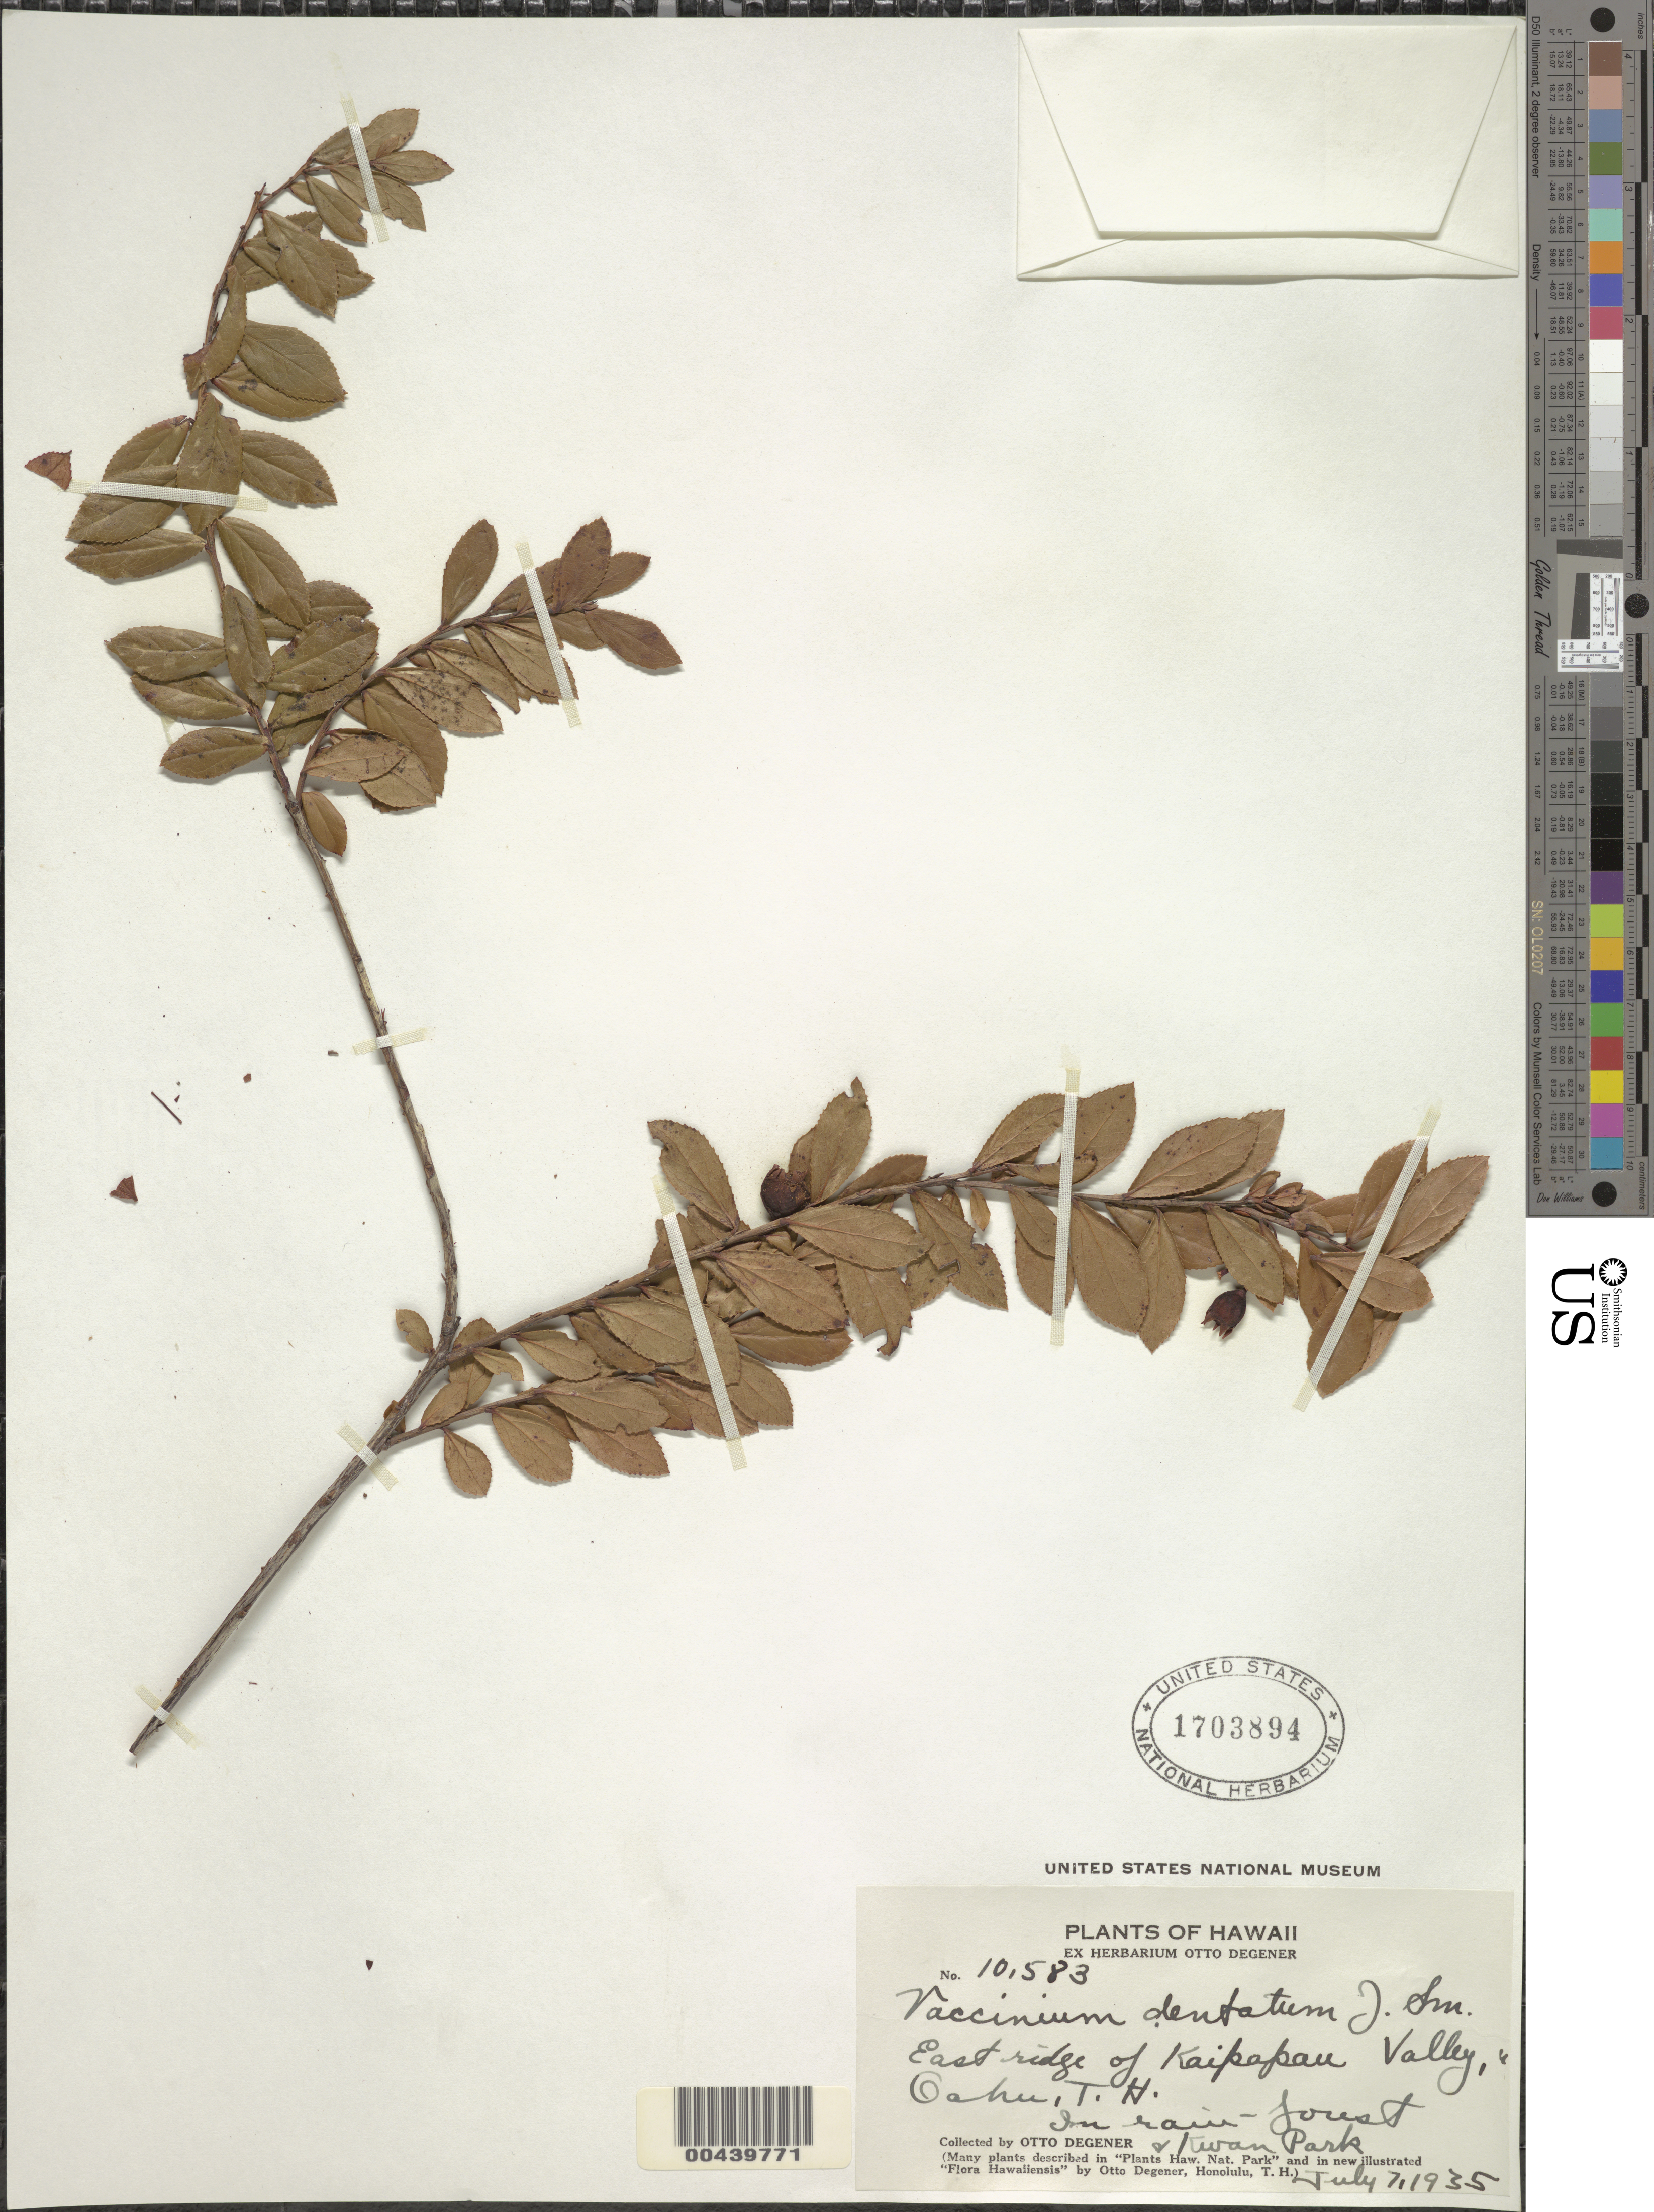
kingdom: Plantae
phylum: Tracheophyta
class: Magnoliopsida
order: Ericales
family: Ericaceae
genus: Vaccinium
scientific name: Vaccinium dentatum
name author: Sm.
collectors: O. Degener & K. Park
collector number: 10583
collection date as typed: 7 Jul 1935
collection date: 1935-07-07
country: United States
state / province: Hawaii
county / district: Honolulu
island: Oahu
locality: E ridge of Kaipapau Valley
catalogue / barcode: US 1703894